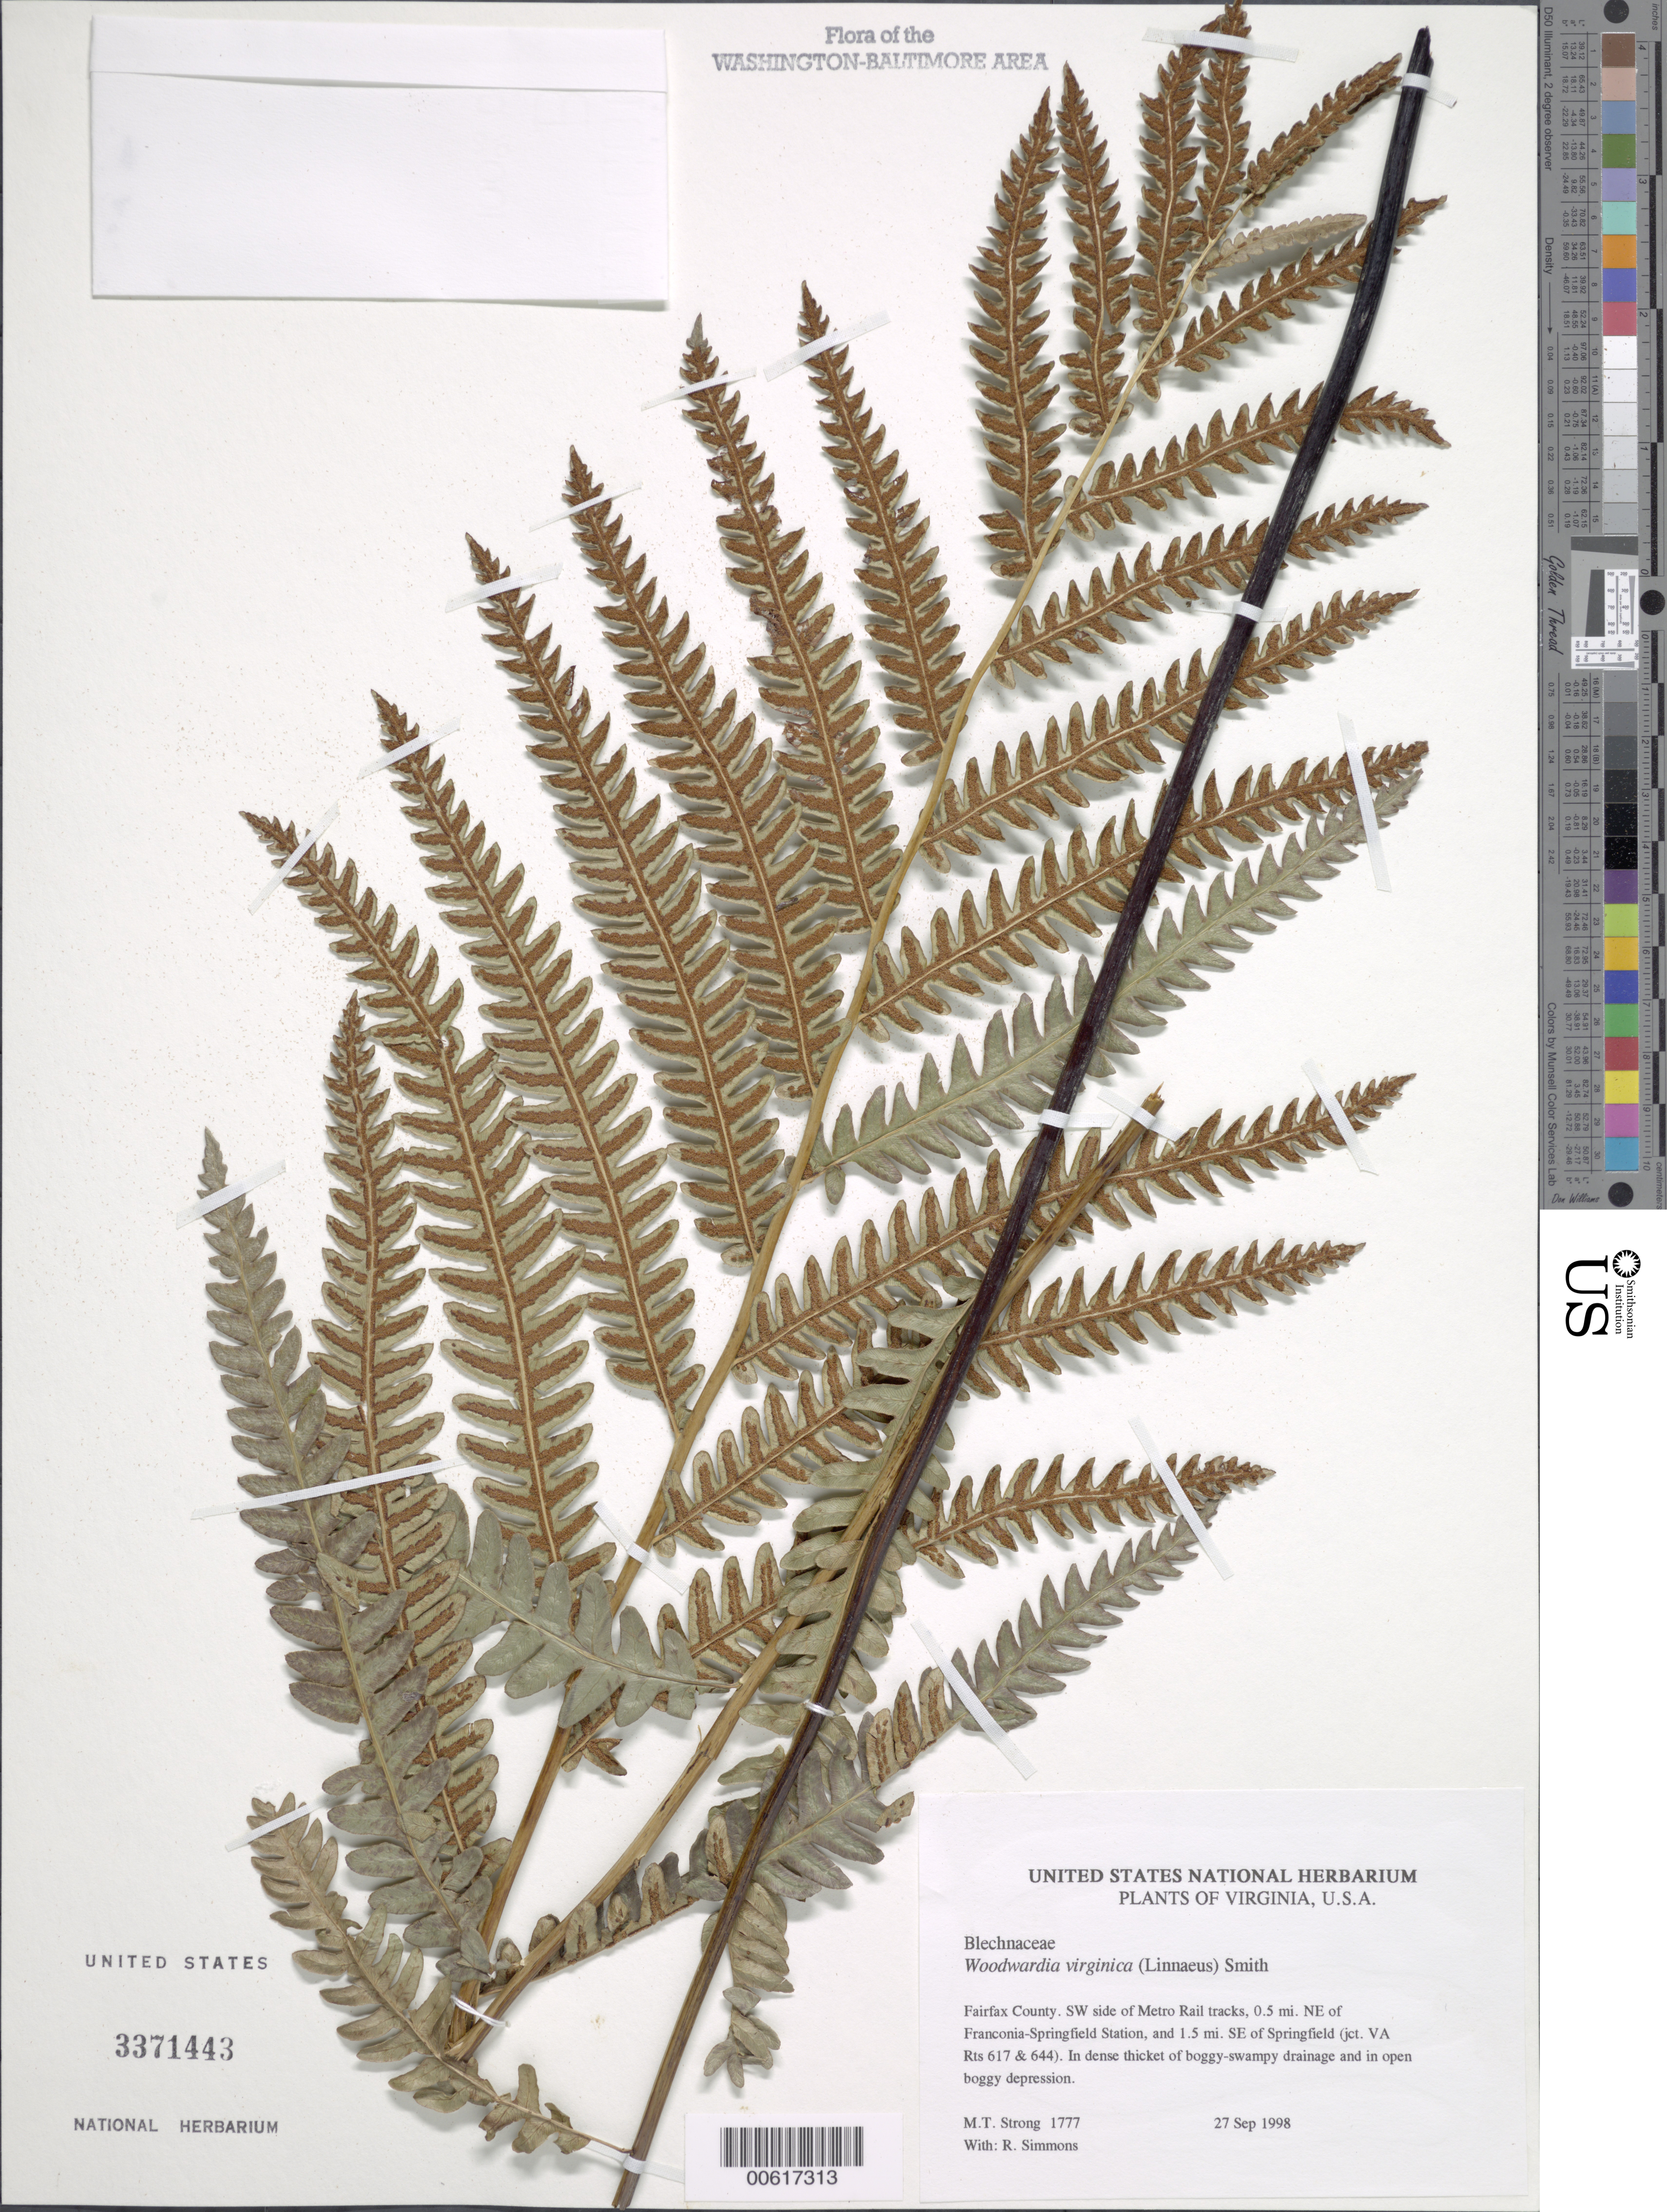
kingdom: Plantae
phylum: Tracheophyta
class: Polypodiopsida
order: Polypodiales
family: Blechnaceae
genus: Woodwardia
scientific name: Woodwardia virginica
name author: (L.) R.M. Sm.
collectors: M. T. Strong & R. Simmons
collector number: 1777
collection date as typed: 27 Sep 1998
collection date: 1998-09-27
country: United States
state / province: Virginia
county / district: Fairfax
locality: SW side of Metro Rail System, 0.5-0.6 mi. NE of Franconia-Springfield Station, 1.5 mi. SE of Springfield (jct. VA Rts 617 & 644)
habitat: In dense thicket of boggy-swampy drainage and in open boggy depression.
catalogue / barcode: US 3371443